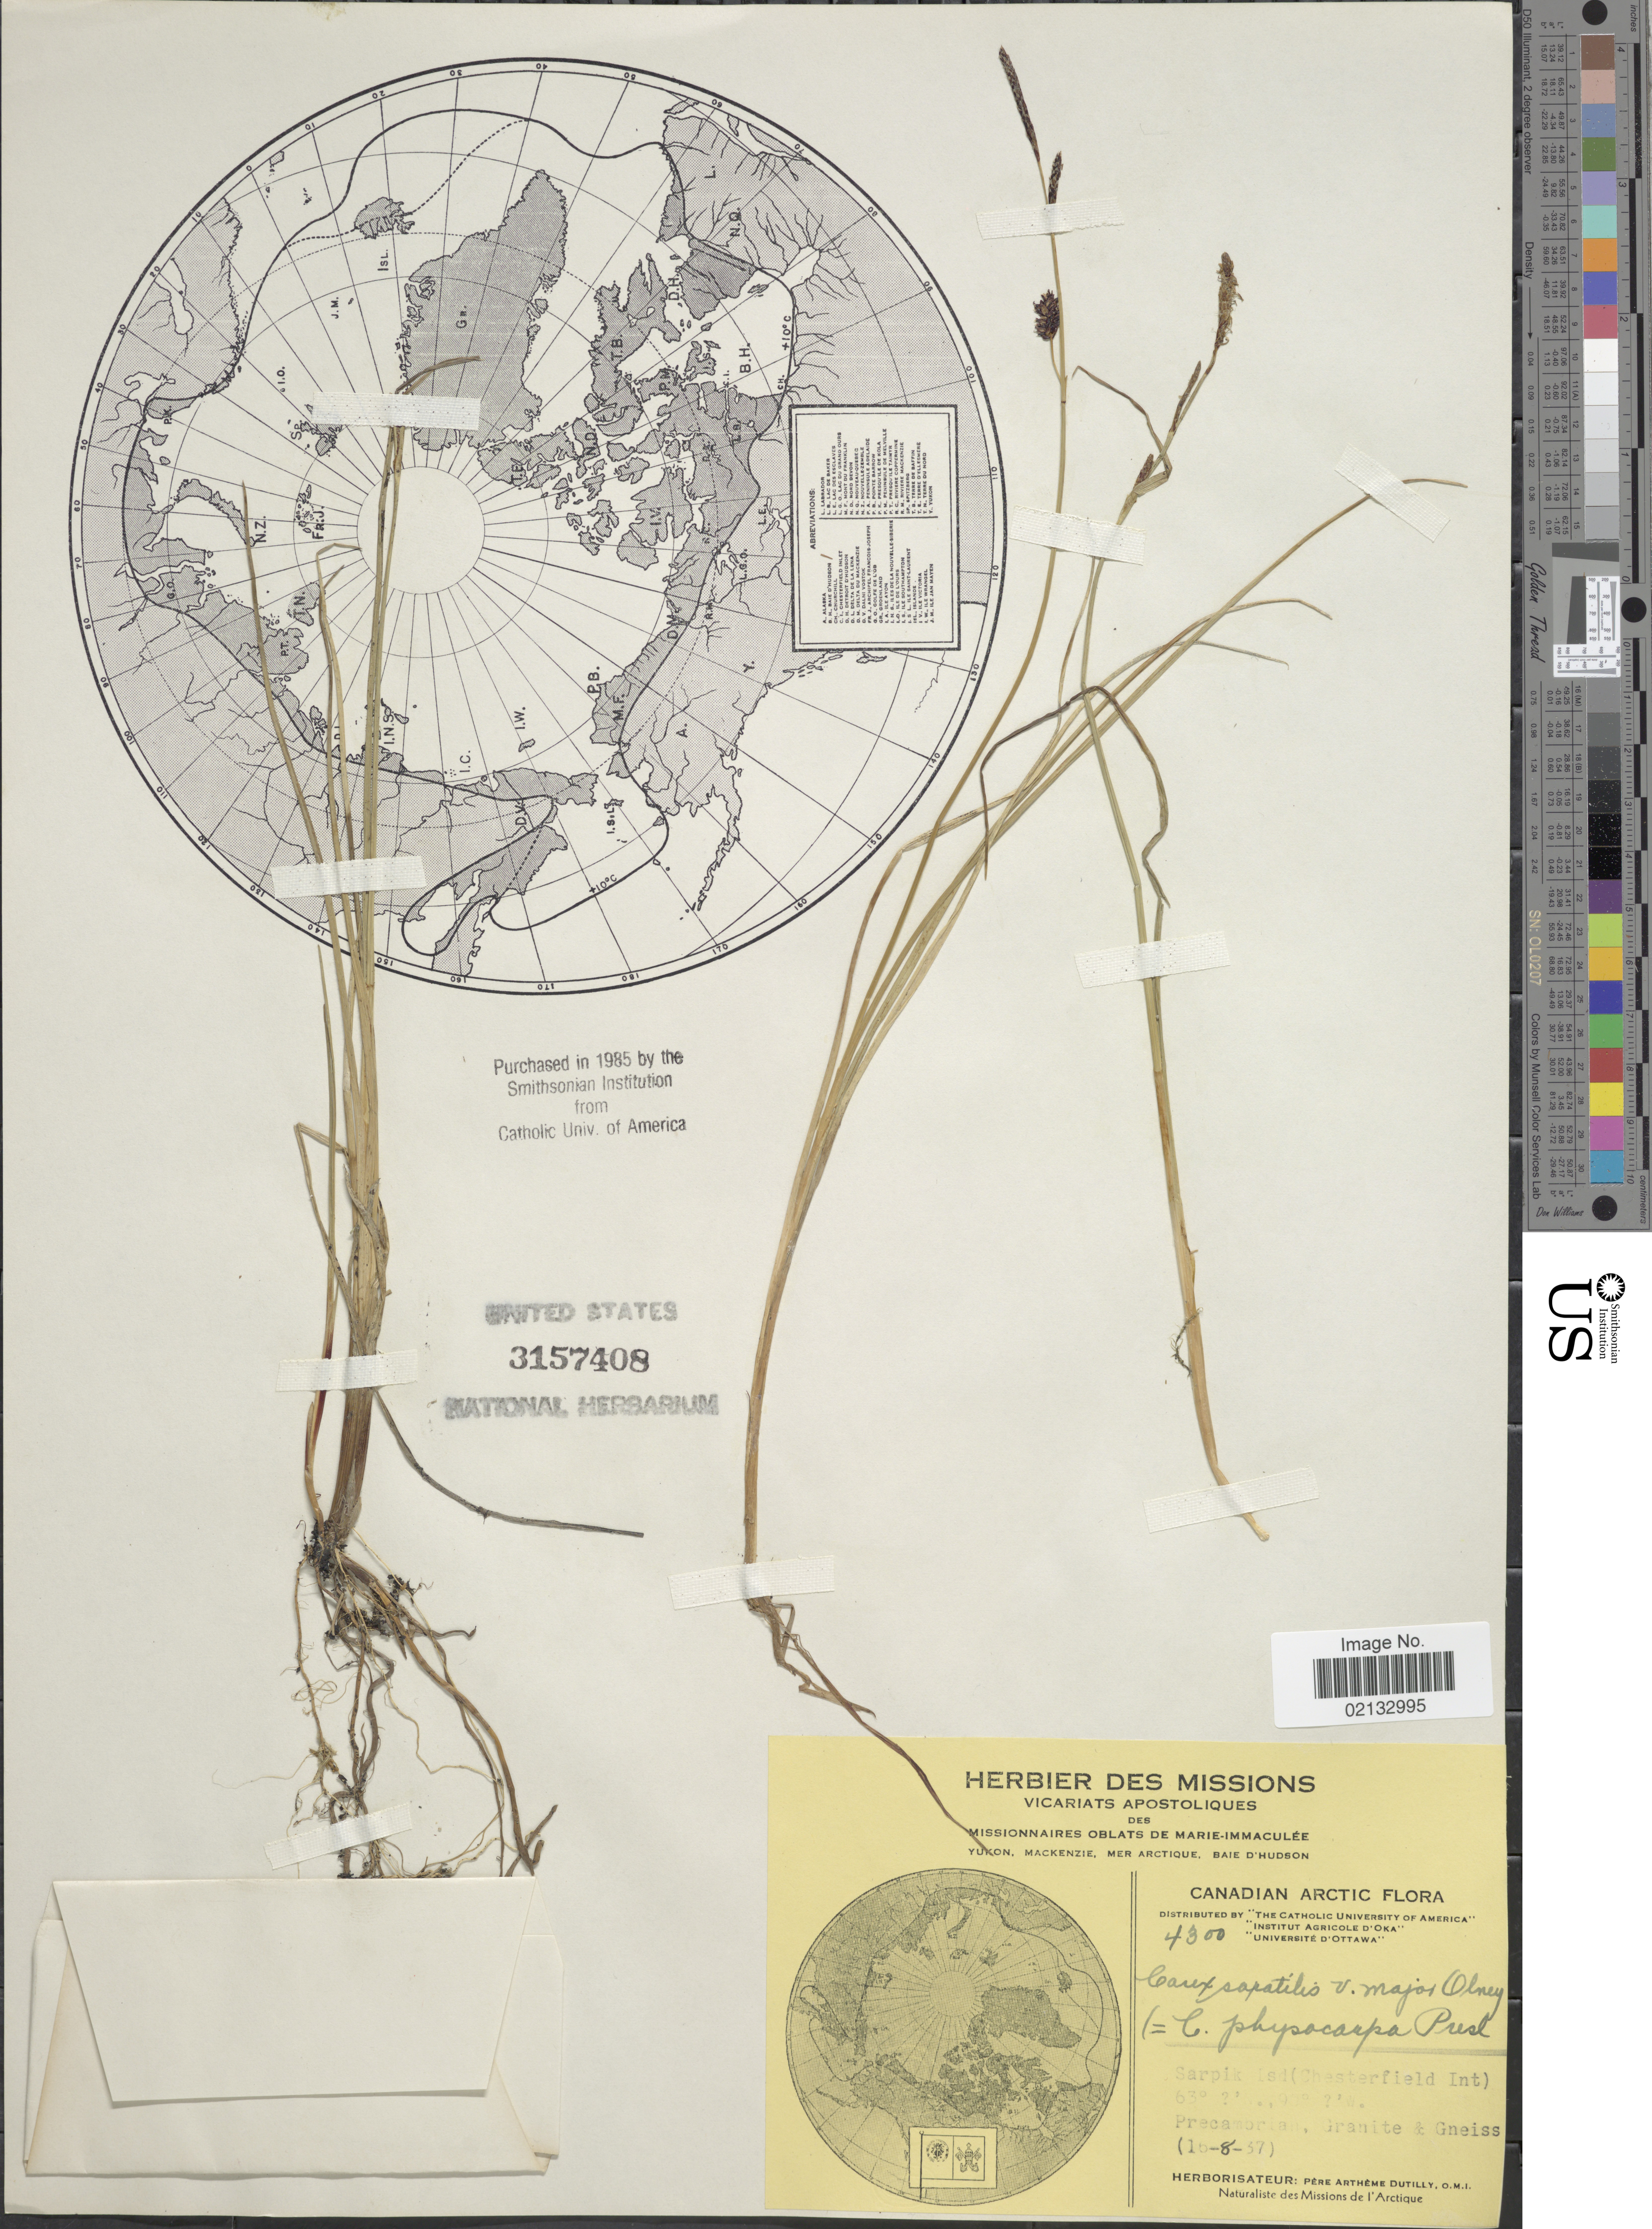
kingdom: Plantae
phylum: Tracheophyta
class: Liliopsida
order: Poales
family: Cyperaceae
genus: Carex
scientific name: Carex saxatilis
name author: L.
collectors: A. Dutilly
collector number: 4300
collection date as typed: Transcribed d/m/y: 15/8/37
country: Canada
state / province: Nunavut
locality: Canadian Arctic. Sarpik Isd (Chesterfield Int)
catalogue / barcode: US 3157408